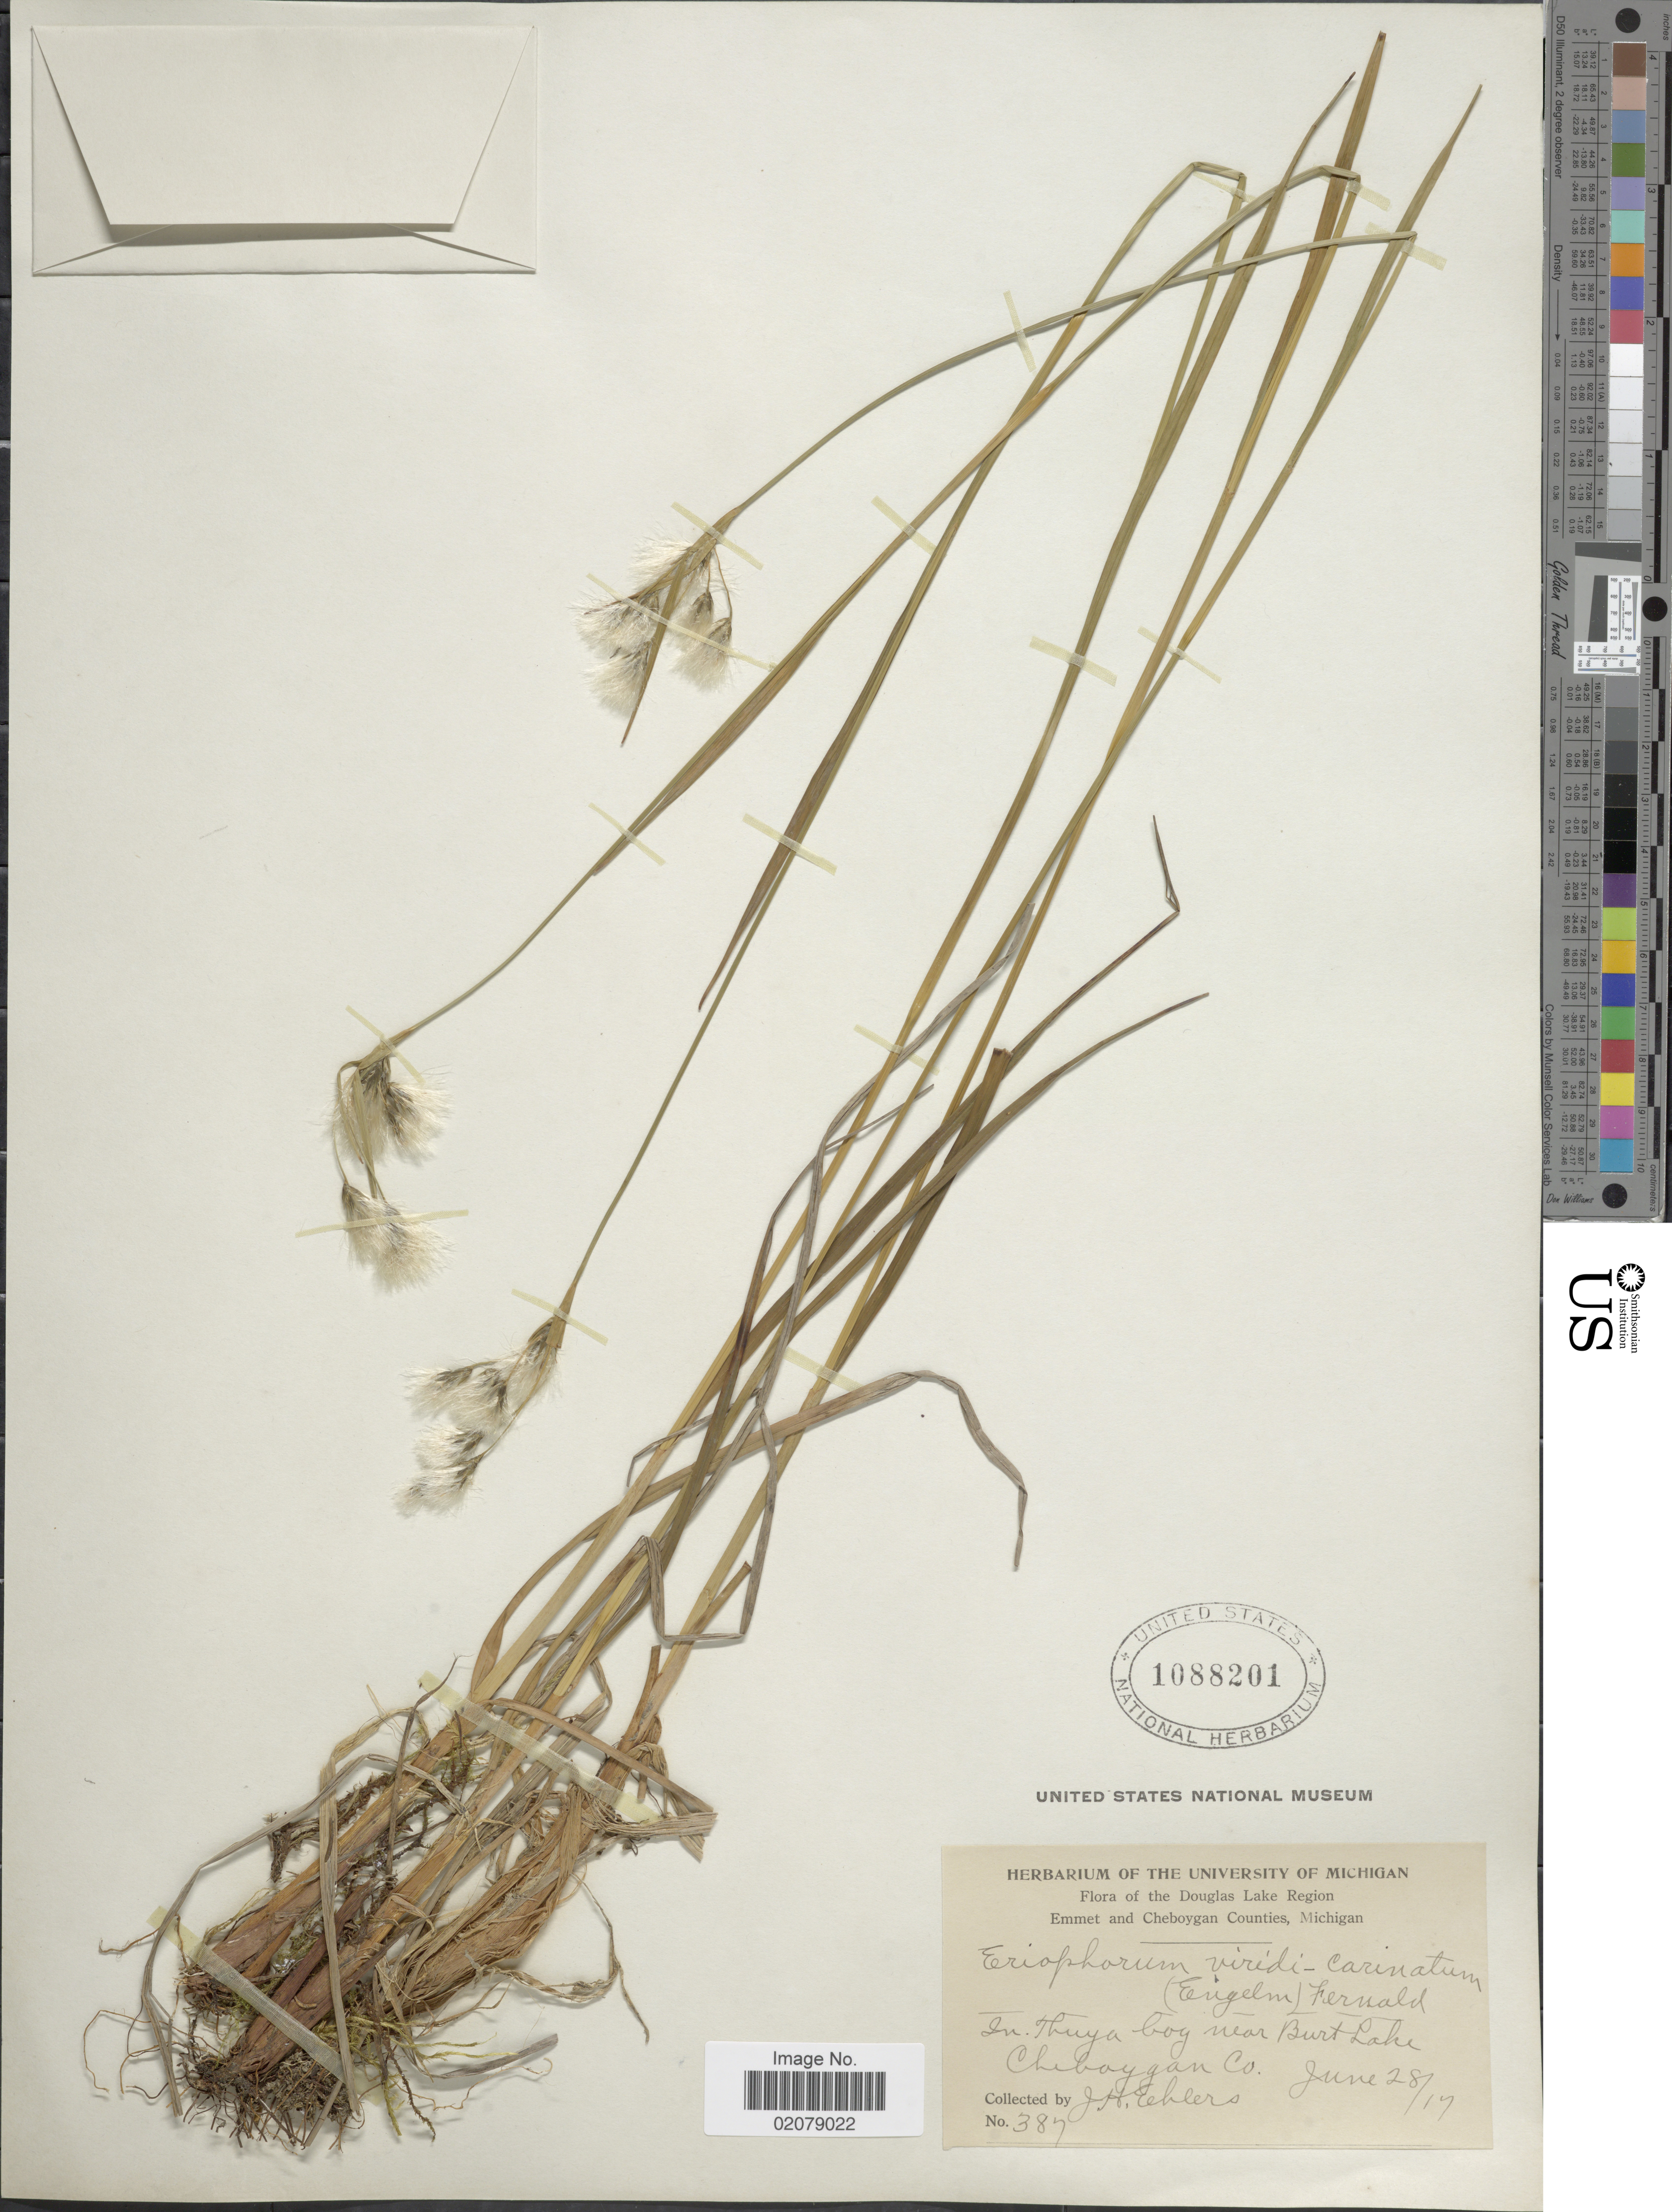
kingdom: Plantae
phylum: Tracheophyta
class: Liliopsida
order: Poales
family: Cyperaceae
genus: Eriophorum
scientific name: Eriophorum viridicarinatum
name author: (Englem.) Fernald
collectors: J. H. Ehlers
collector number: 387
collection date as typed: Transcribed d/m/y: 28/6/17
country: United States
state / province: Michigan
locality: The Douglas Lake Region, Emmet and Cheboygan Counties, Michigan, In Thuya bog near BUrt Lake, Cheboygan Co.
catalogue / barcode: US 1088201